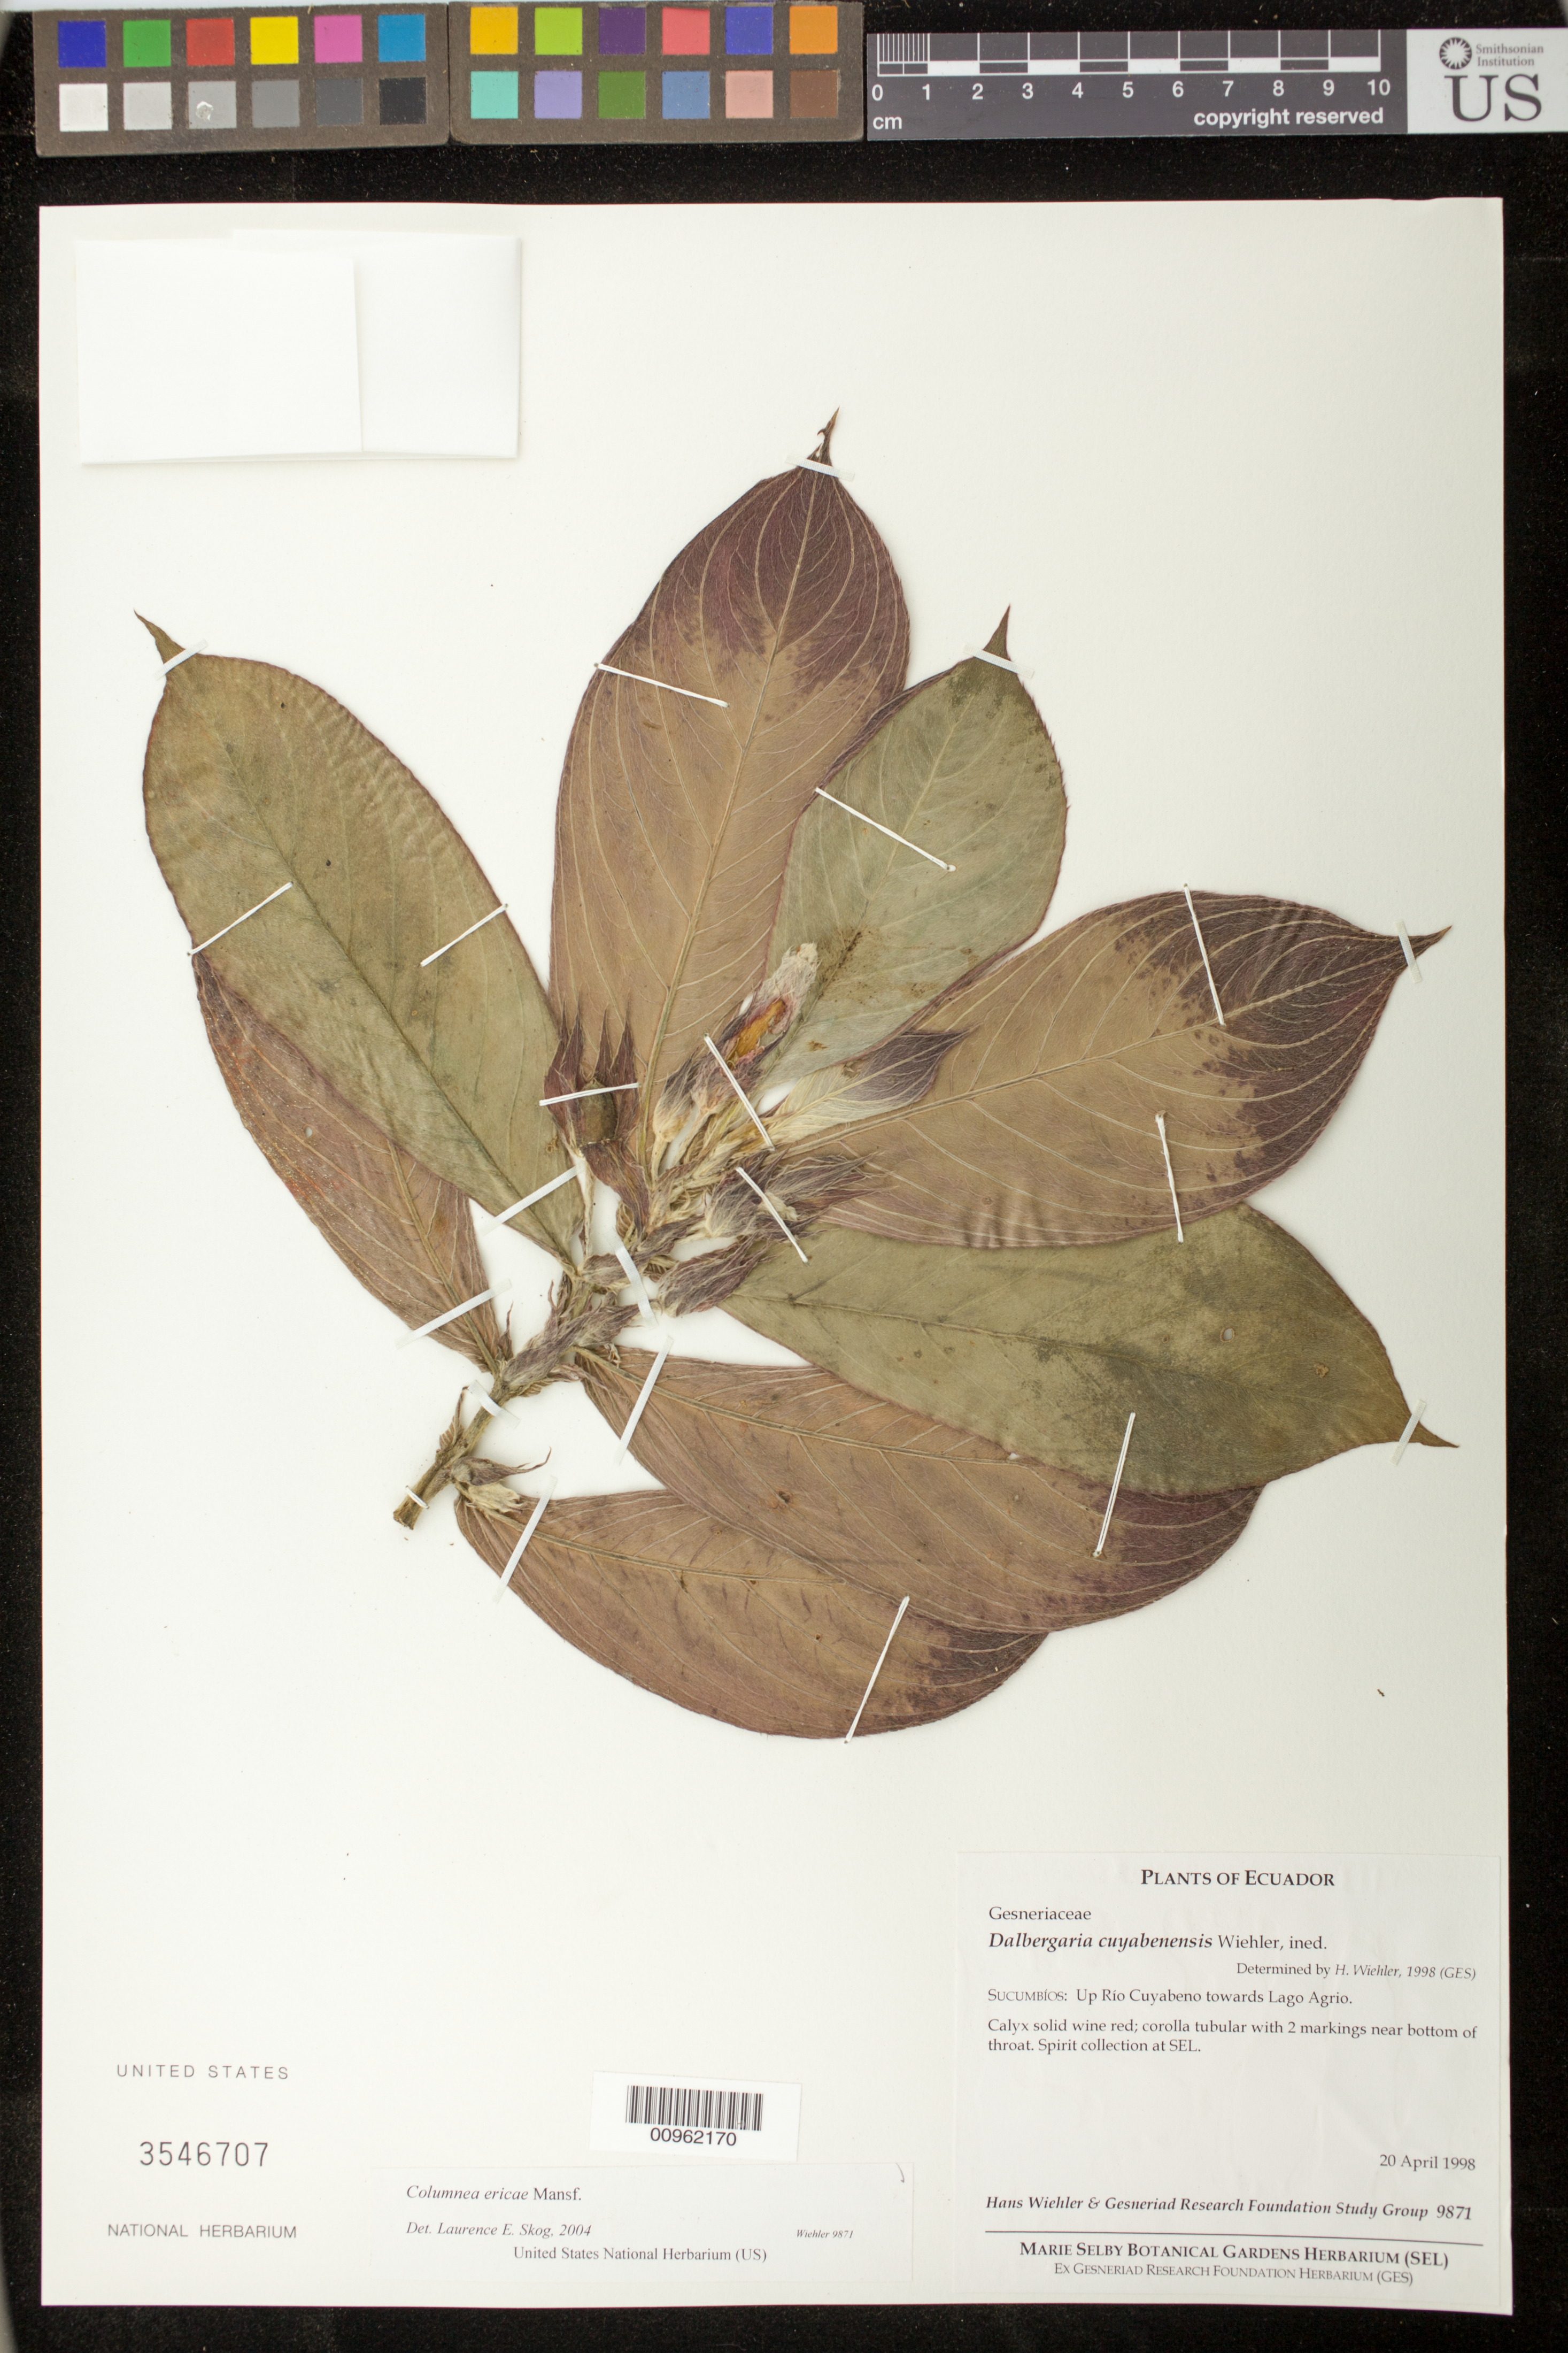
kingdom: Plantae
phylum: Tracheophyta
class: Magnoliopsida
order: Lamiales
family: Gesneriaceae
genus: Columnea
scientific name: Columnea ericae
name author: Mansf.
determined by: Skog, Laurence E.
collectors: H. J. Wiehler & GRF Study Group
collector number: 9871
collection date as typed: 20 Apr 1998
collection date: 1998-04-20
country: Ecuador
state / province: Sucumbíos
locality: Sucumbíos: up Rio Cuyabeno towards Lago Agrio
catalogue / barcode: US 3546707